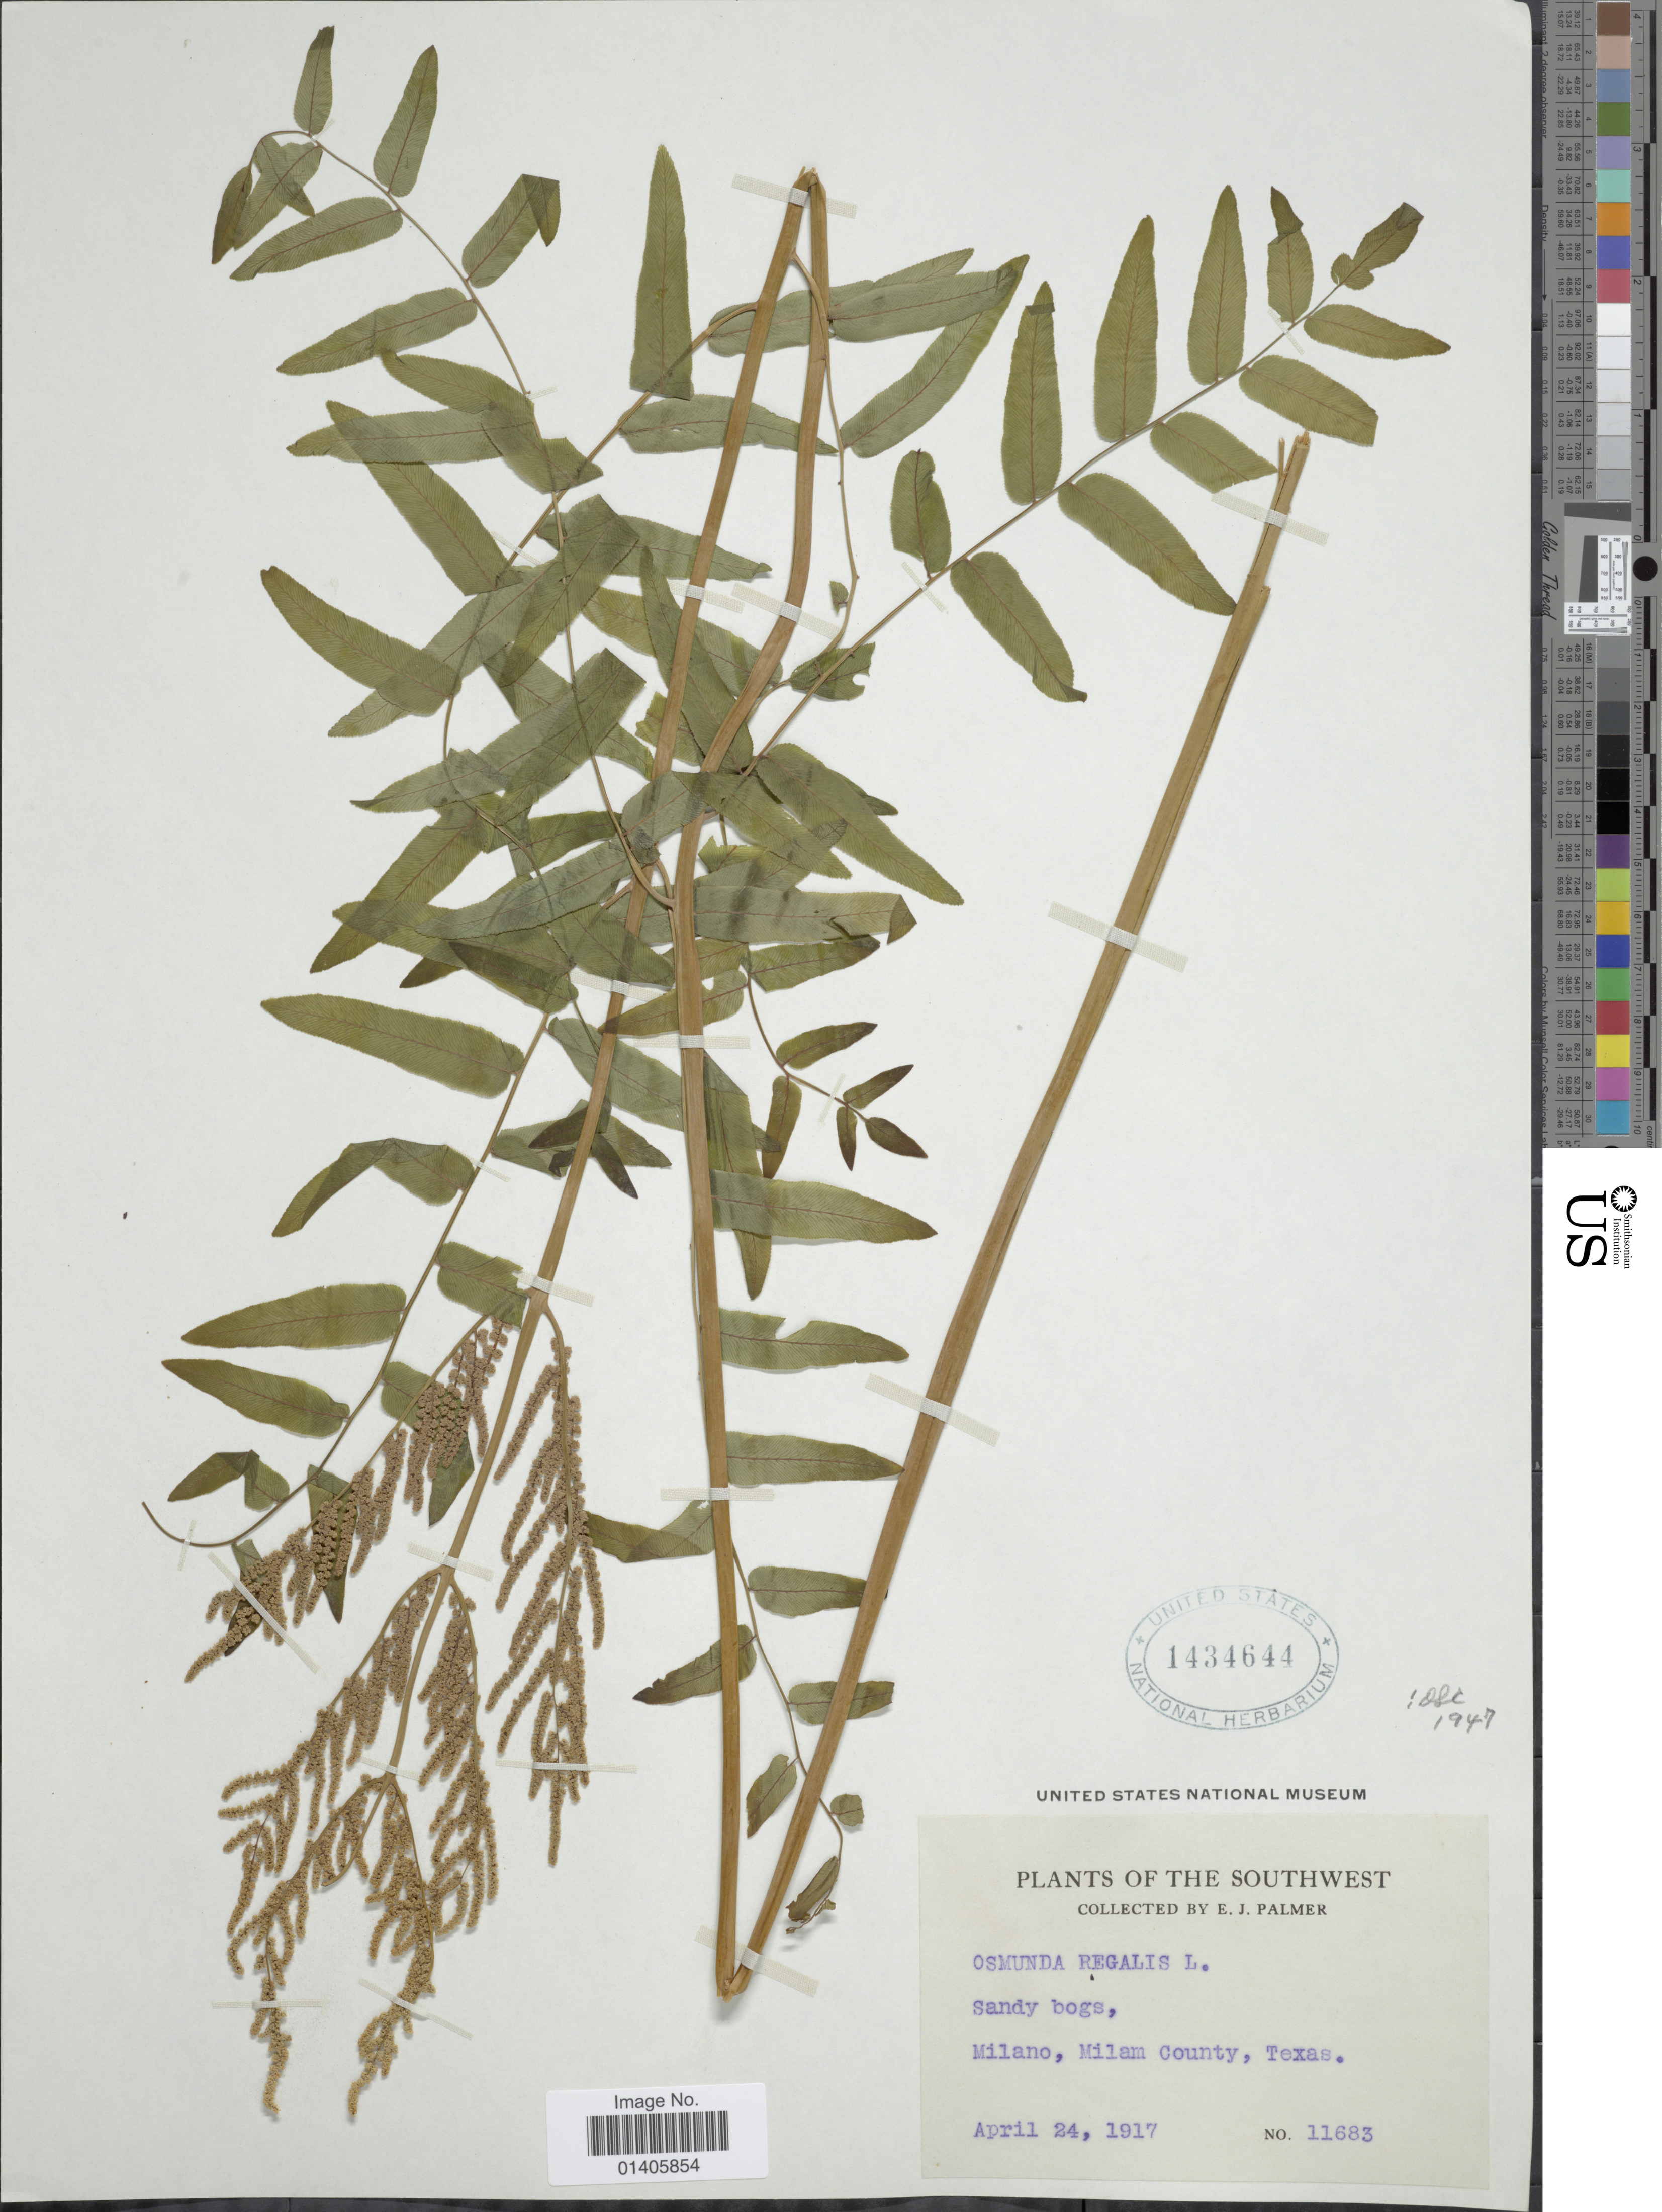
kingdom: Plantae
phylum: Tracheophyta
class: Polypodiopsida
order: Osmundales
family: Osmundaceae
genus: Osmunda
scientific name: Osmunda regalis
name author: L.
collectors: E. J. Palmer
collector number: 11683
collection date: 1917-04-24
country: United States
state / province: Texas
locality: The Southwest, Milano, Milam County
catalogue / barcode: US 1434644